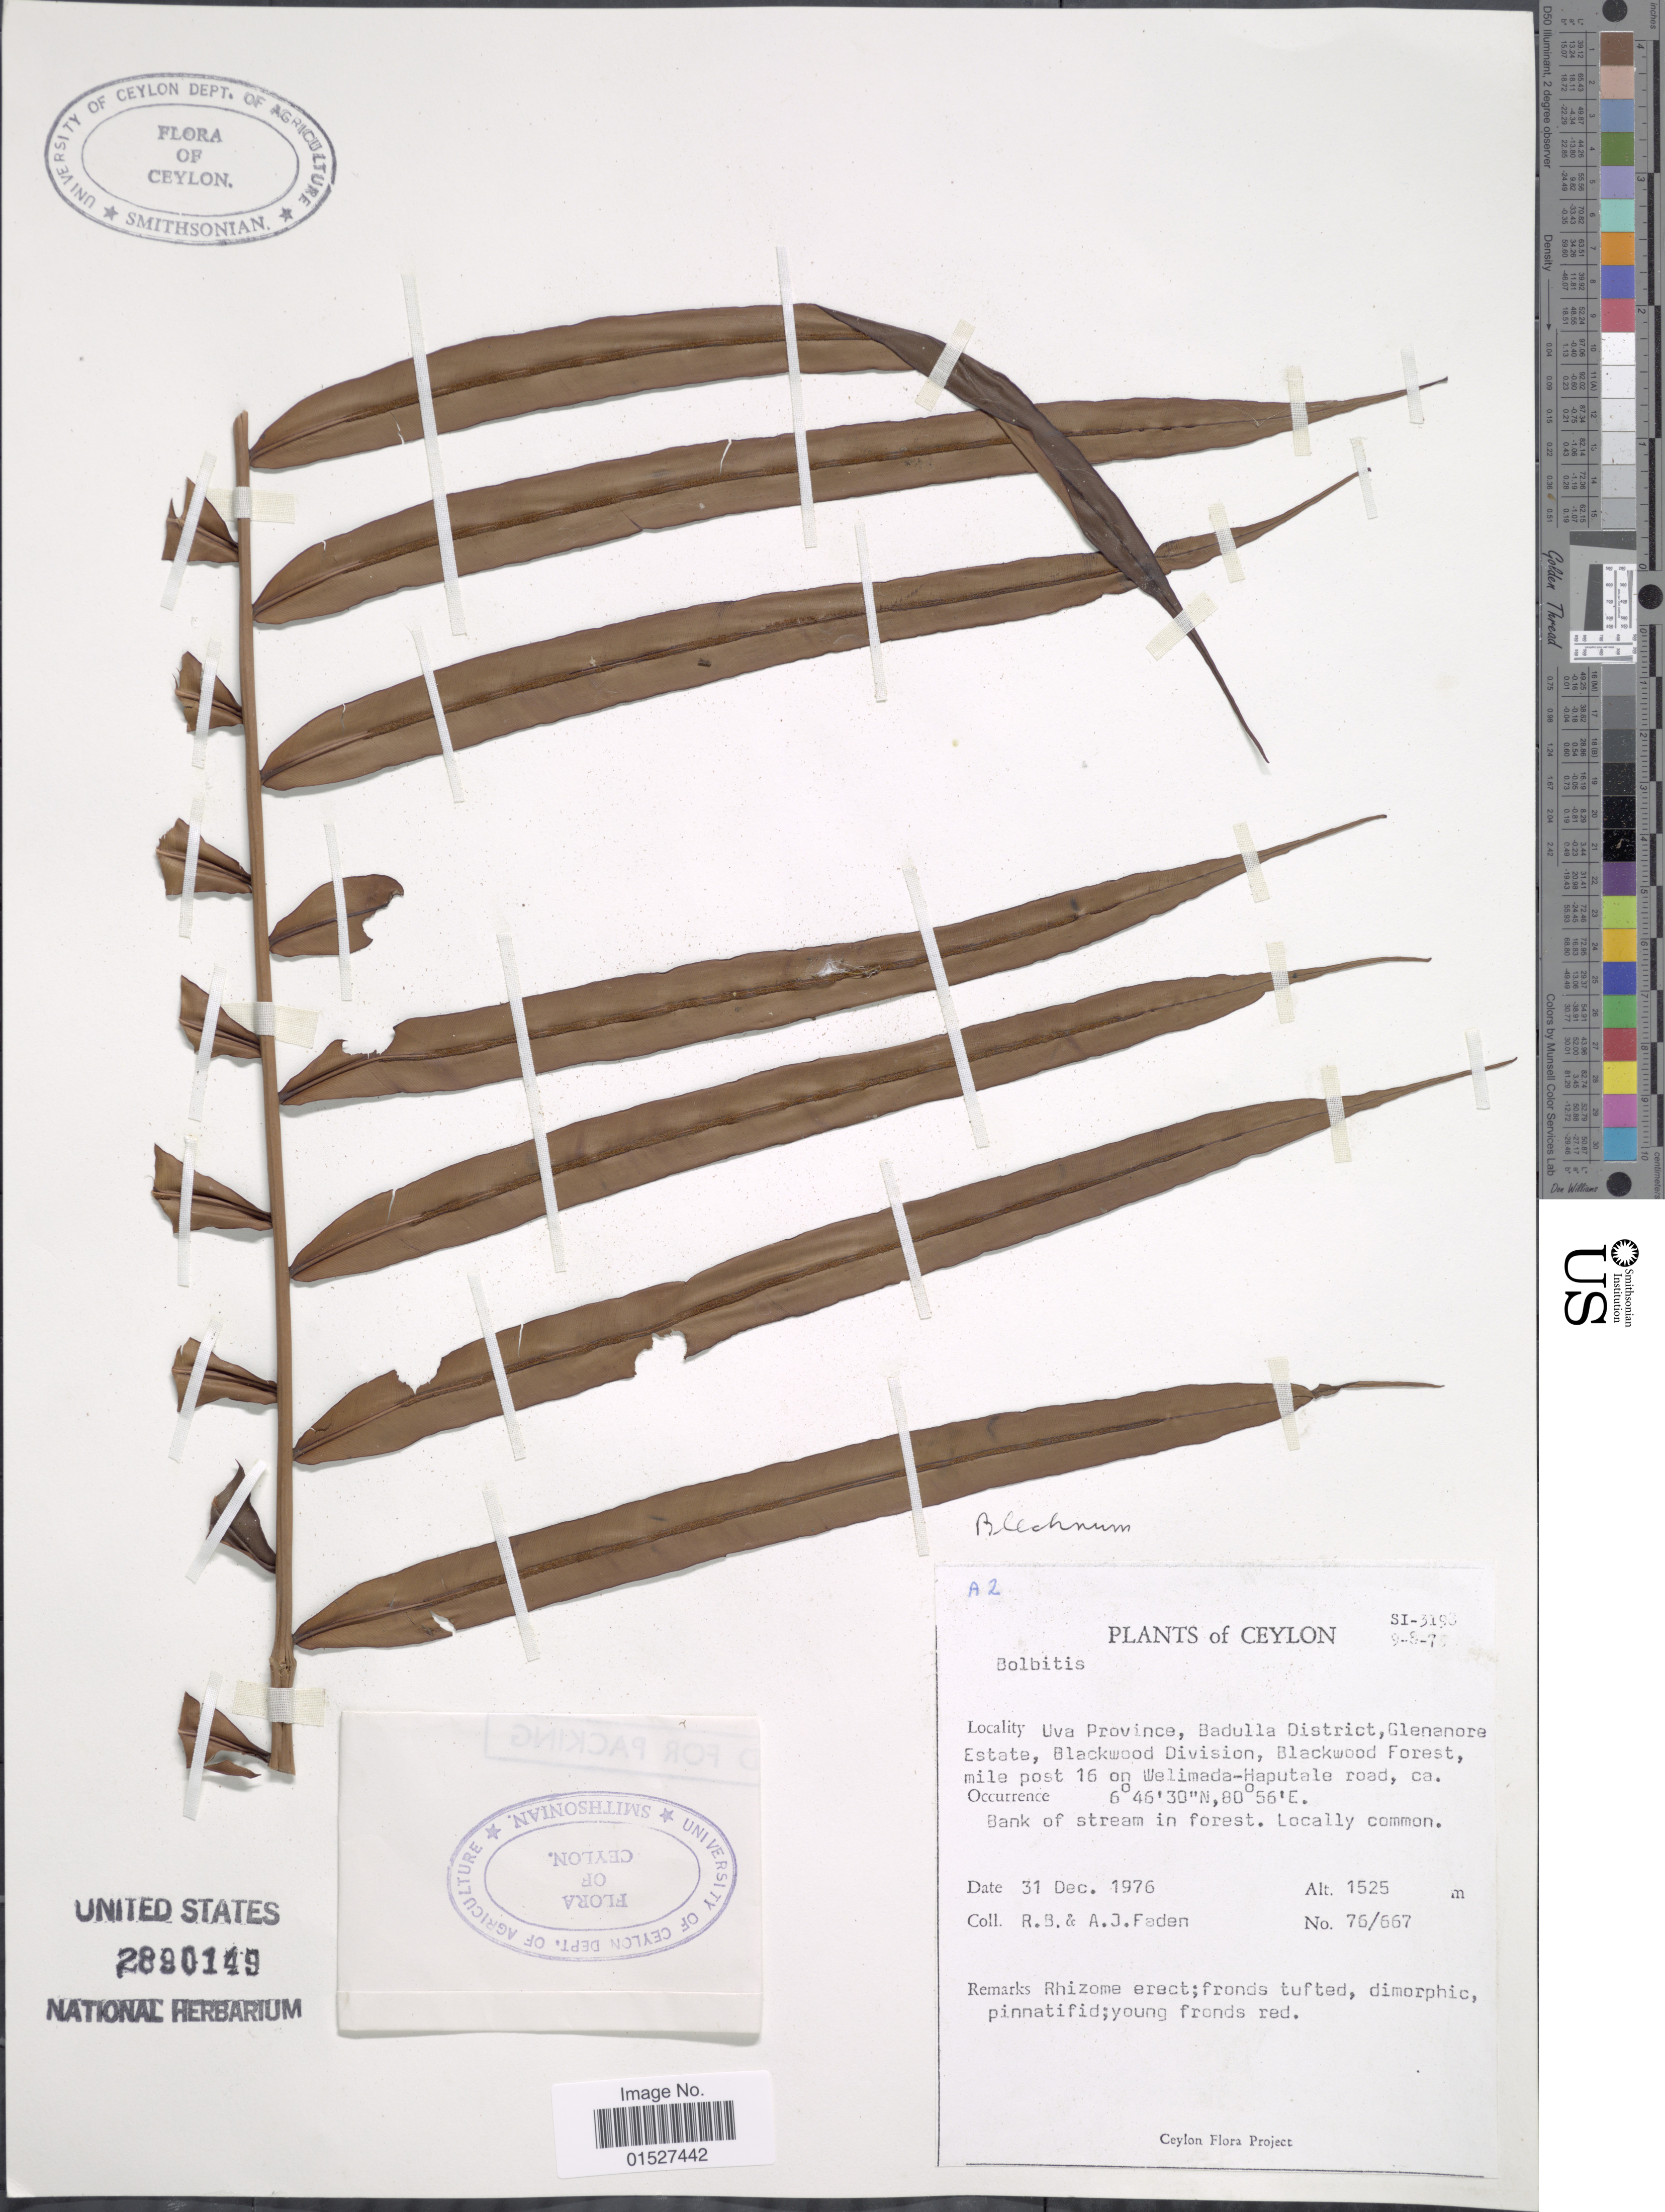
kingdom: Plantae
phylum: Tracheophyta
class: Polypodiopsida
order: Polypodiales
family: Blechnaceae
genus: Blechnum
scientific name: Blechnum sp.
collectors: R. B. Faden & A. J. Faden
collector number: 76/667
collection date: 1976-12-31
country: Sri Lanka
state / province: Uva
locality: Ceylon. Uva Province, Badulla District, Glenanore Estate, Blackwood Division, Blackwood Forest, mile post 16 on Welimada-Haputale road.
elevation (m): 1525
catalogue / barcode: US 2890149